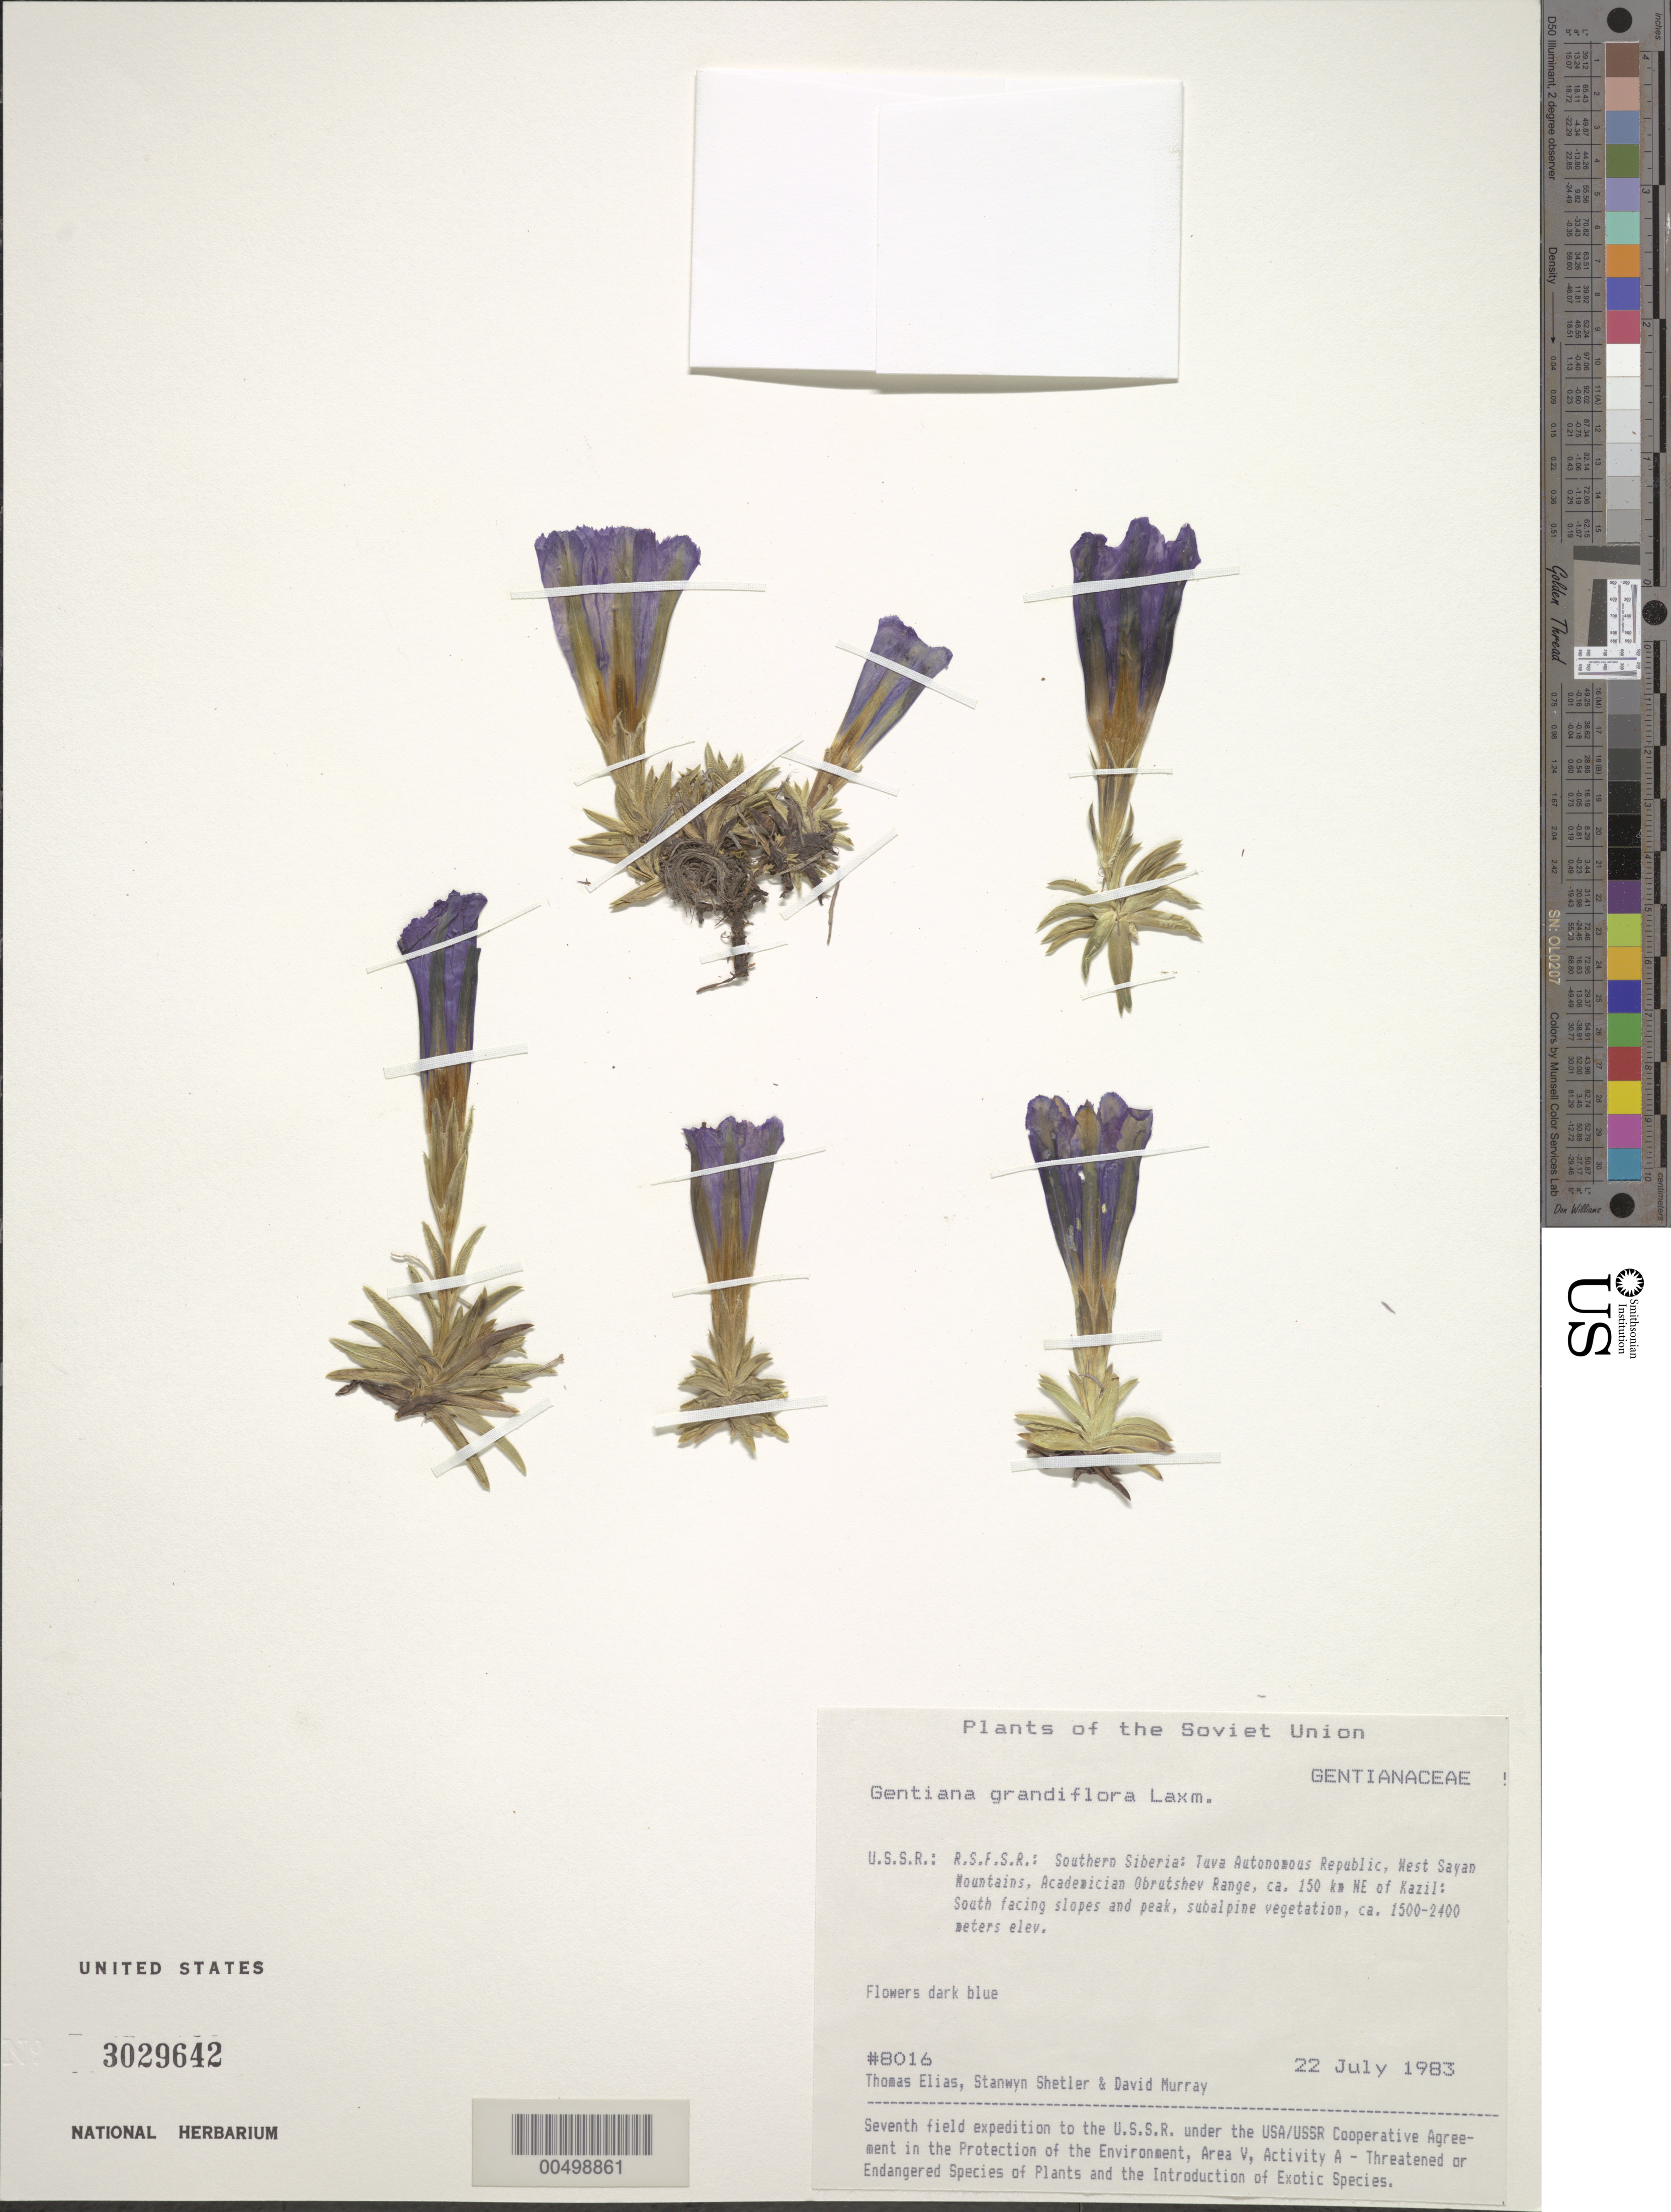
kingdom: Plantae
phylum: Tracheophyta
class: Magnoliopsida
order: Gentianales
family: Gentianaceae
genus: Gentiana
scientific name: Gentiana grandiflora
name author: Laxm.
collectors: T. Elias, S. Shetler & D. F. Murray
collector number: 8016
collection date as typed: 22 Jul 1983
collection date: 1983-07-22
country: Russian Federation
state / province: Tuva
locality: West Sayan Mountains, Academician Obrutshev Range, ca. 150 km NE of Kazil [Kyzyl]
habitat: south-facing slopes and peak, subalpine vegetation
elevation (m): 1500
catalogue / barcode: US 3029642